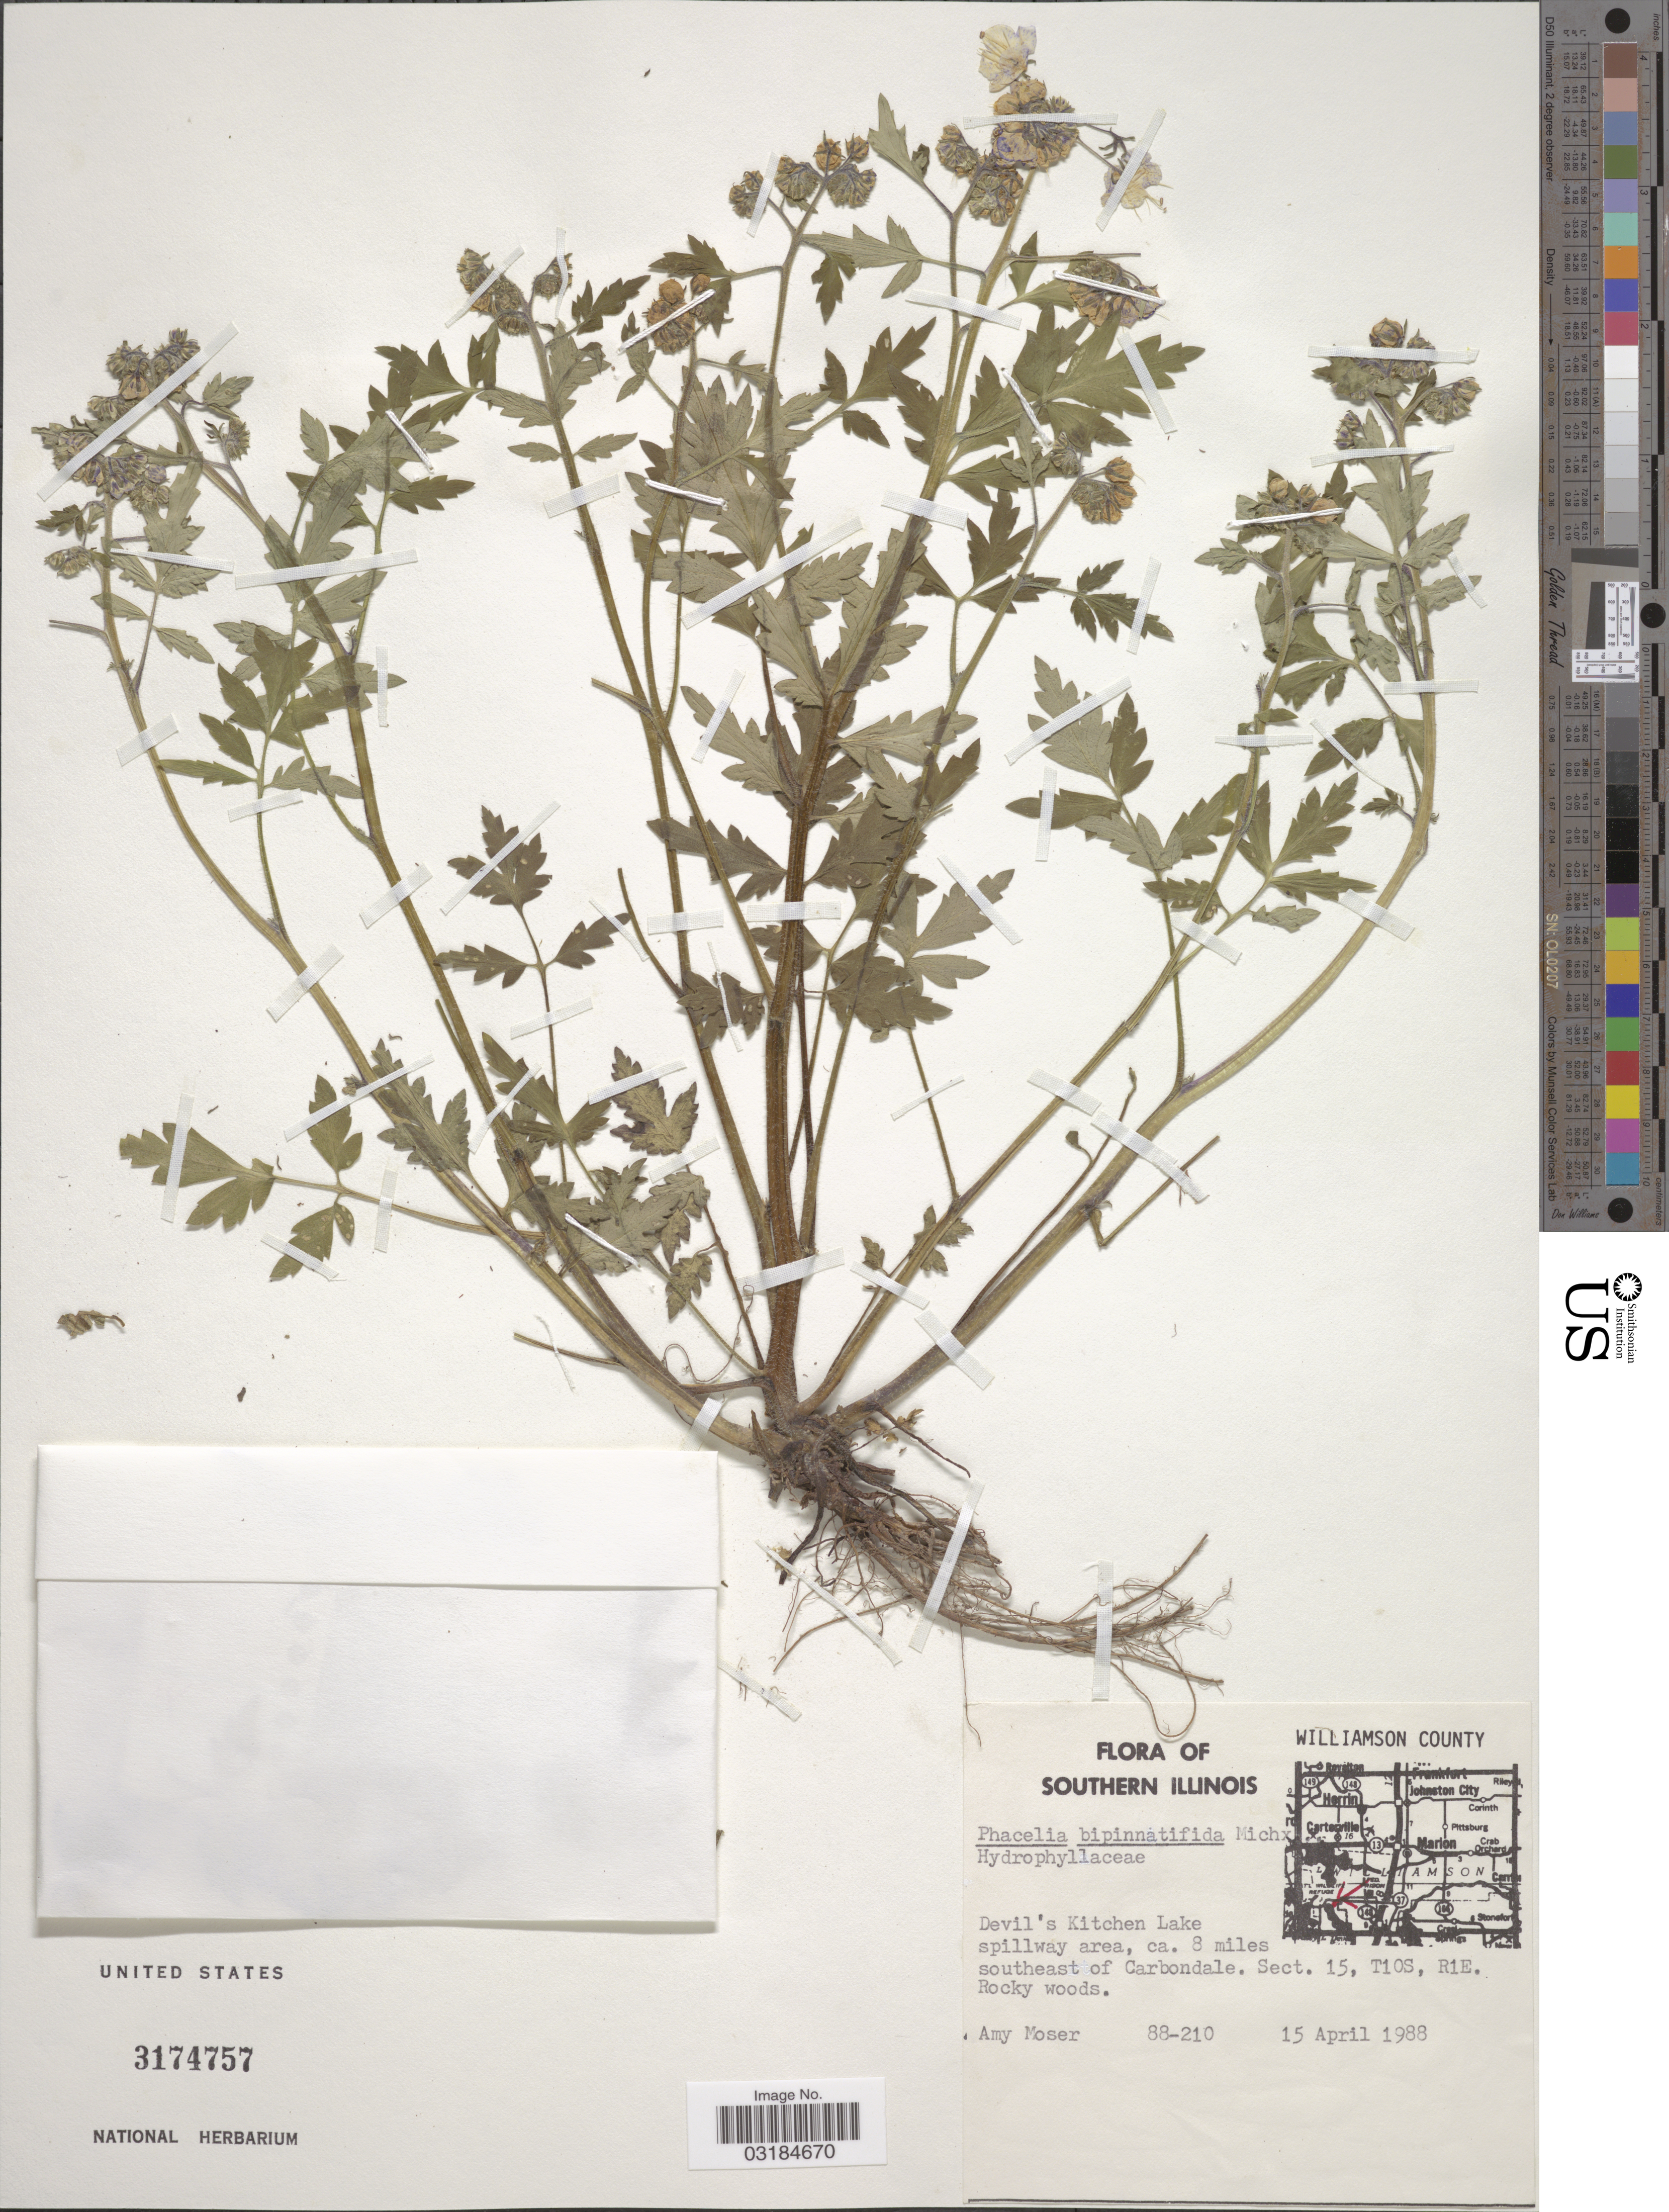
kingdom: Plantae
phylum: Tracheophyta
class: Magnoliopsida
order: Boraginales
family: Hydrophyllaceae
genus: Phacelia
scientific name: Phacelia bipinnatifida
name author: (Atwood) Michx.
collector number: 88-210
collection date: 1988-04-15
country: United States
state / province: Illinois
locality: Williamson County. Southern Illinois. Devil's Kitchen Lake, spillway area, ca. 8 miles southeast of Carbondale. Sect. 15, T10S, R1E.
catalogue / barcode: US 3174757